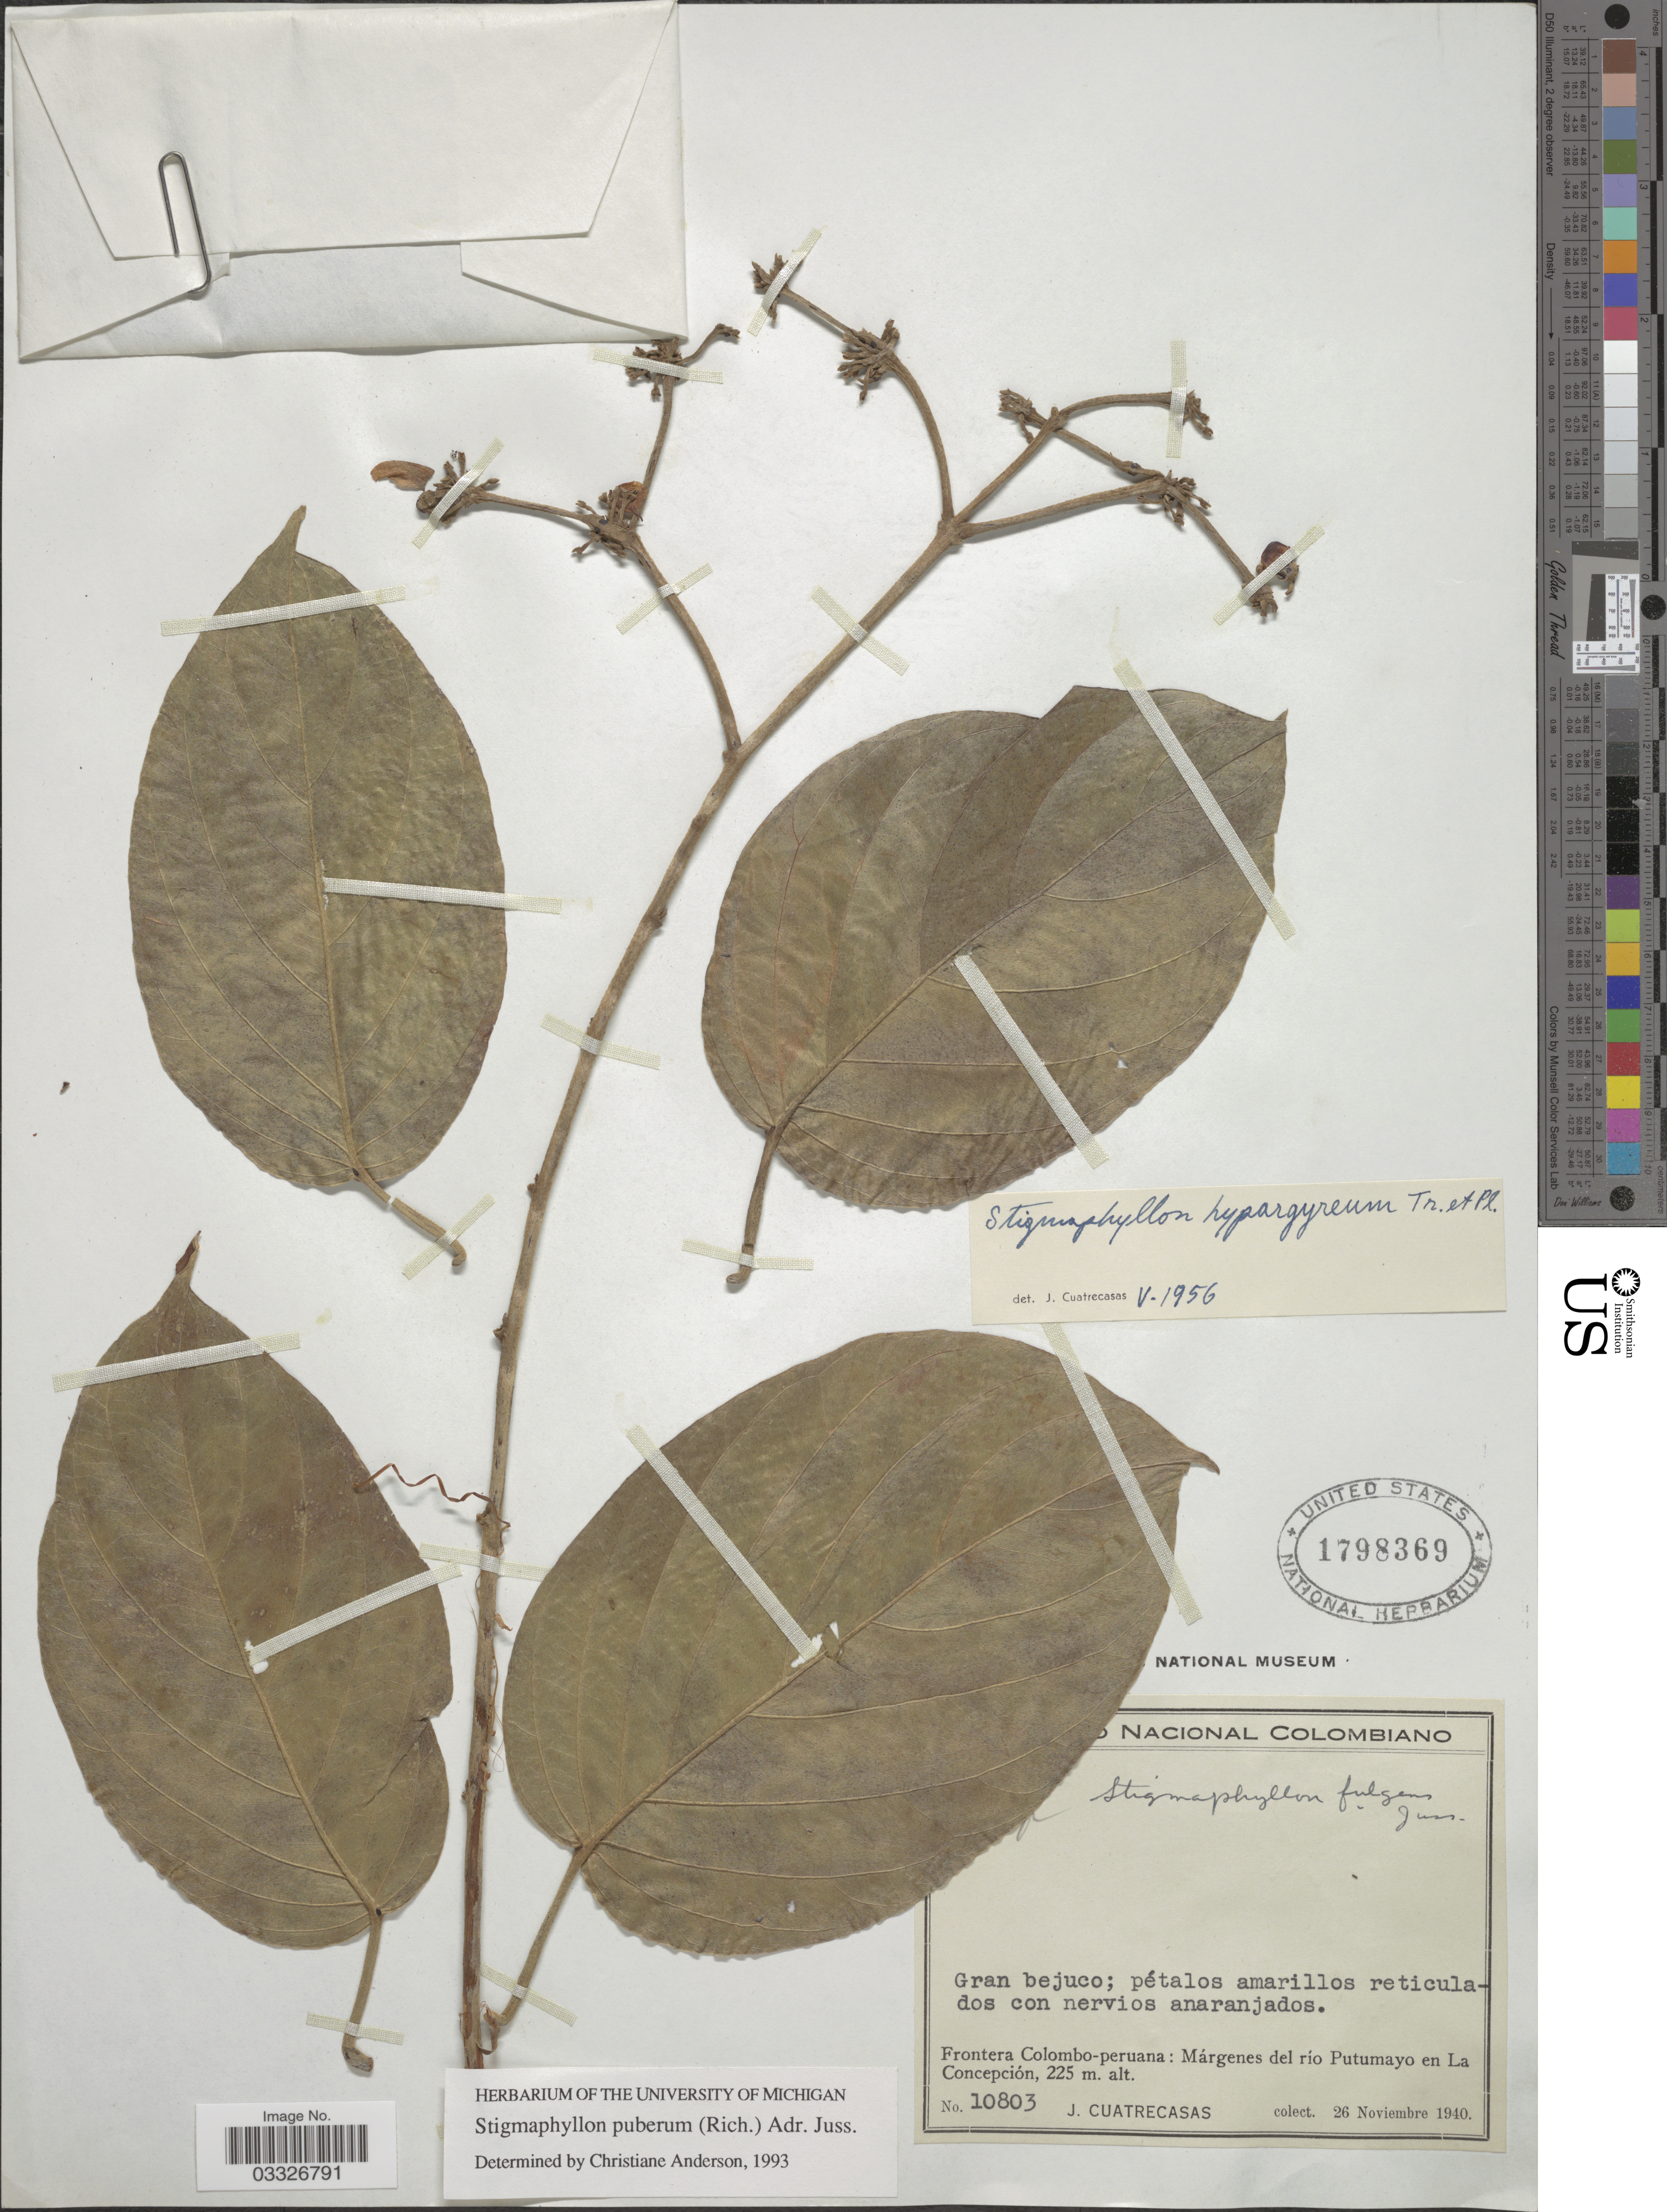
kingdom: Plantae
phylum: Tracheophyta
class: Magnoliopsida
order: Malpighiales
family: Malpighiaceae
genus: Stigmaphyllon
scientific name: Stigmaphyllon puberum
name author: (Rich.) A. Juss.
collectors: J. Cuatrecasas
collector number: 10803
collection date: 1940-11-26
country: Colombia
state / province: Putumayo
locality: Frontere Colobo-peruana: Márgenes del río Putumayo en La Concepción.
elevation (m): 225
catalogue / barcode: US 1798369